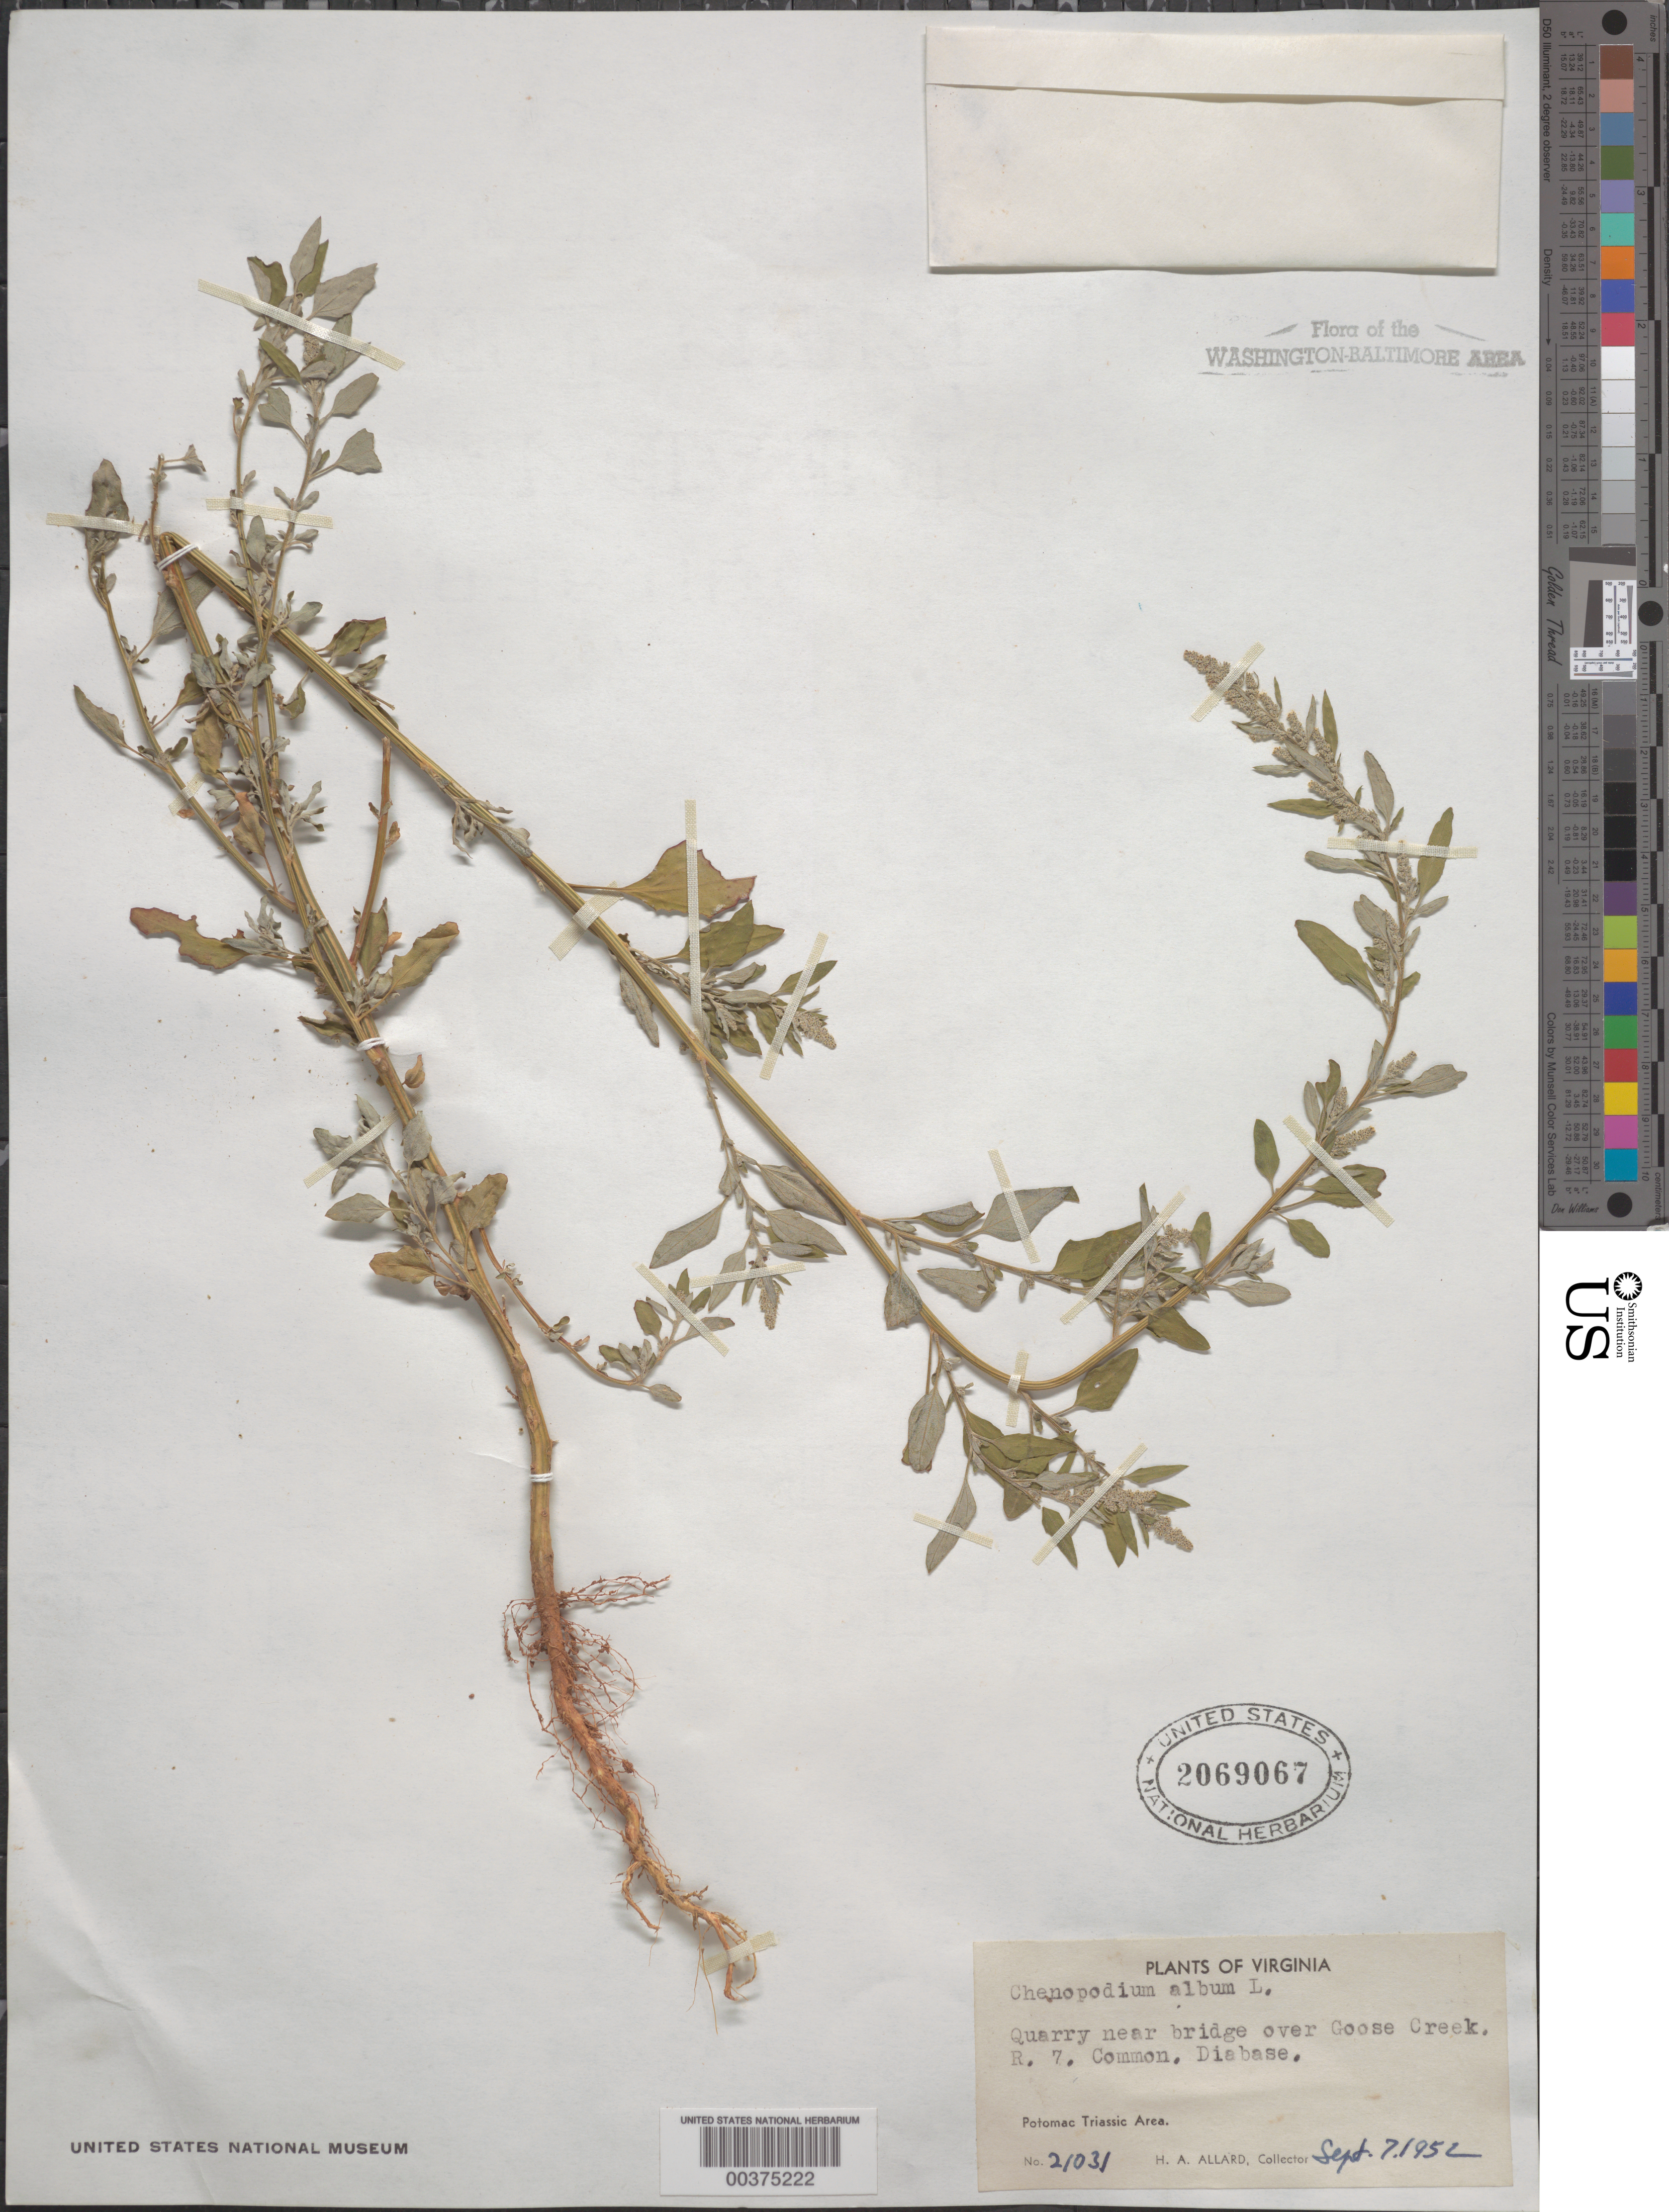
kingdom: Plantae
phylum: Tracheophyta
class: Magnoliopsida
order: Caryophyllales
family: Amaranthaceae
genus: Chenopodium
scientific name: Chenopodium album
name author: L.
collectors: H. A. Allard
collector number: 21031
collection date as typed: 07 Sep 1952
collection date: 1952-09-07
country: United States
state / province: Virginia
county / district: Loudoun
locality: Goose Creek, Route 7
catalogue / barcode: US 2069067